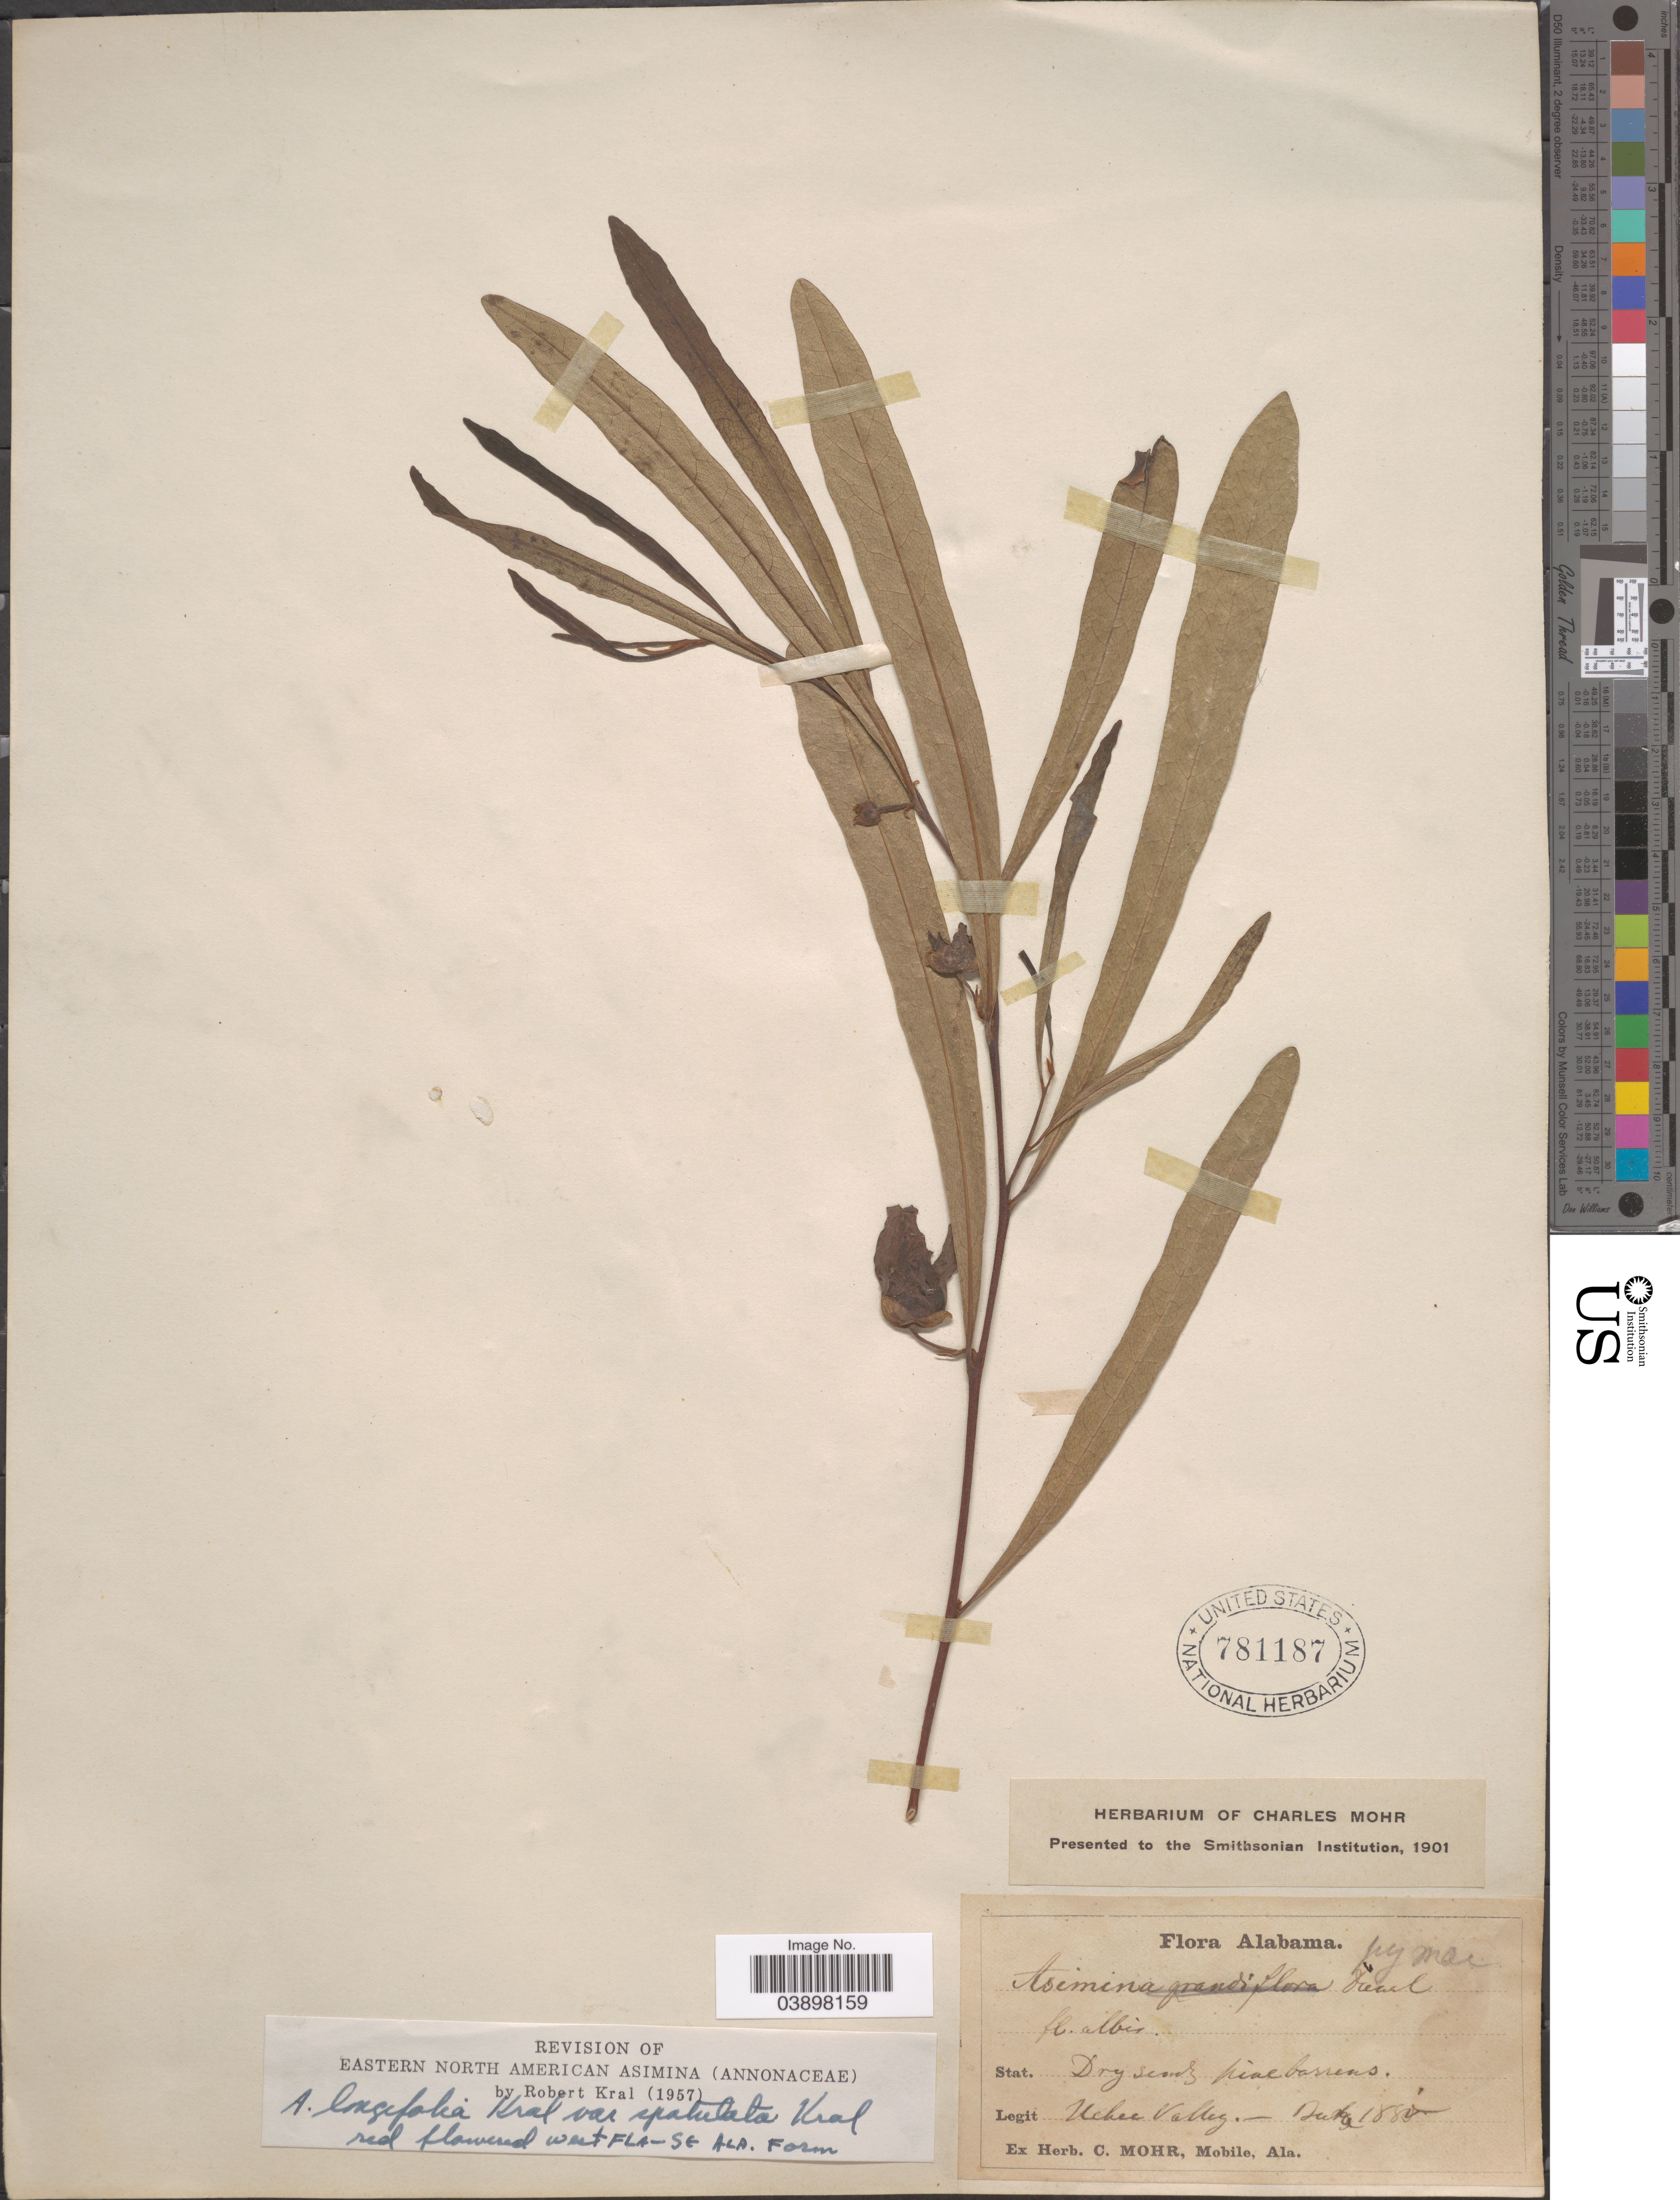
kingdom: Plantae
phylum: Tracheophyta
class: Magnoliopsida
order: Magnoliales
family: Annonaceae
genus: Asimina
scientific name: Asimina longifolia var. spatulata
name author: Kral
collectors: ex herb. Charles Mohr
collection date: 1880-07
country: United States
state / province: Alabama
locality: Uchee Valley.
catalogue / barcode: US 781187